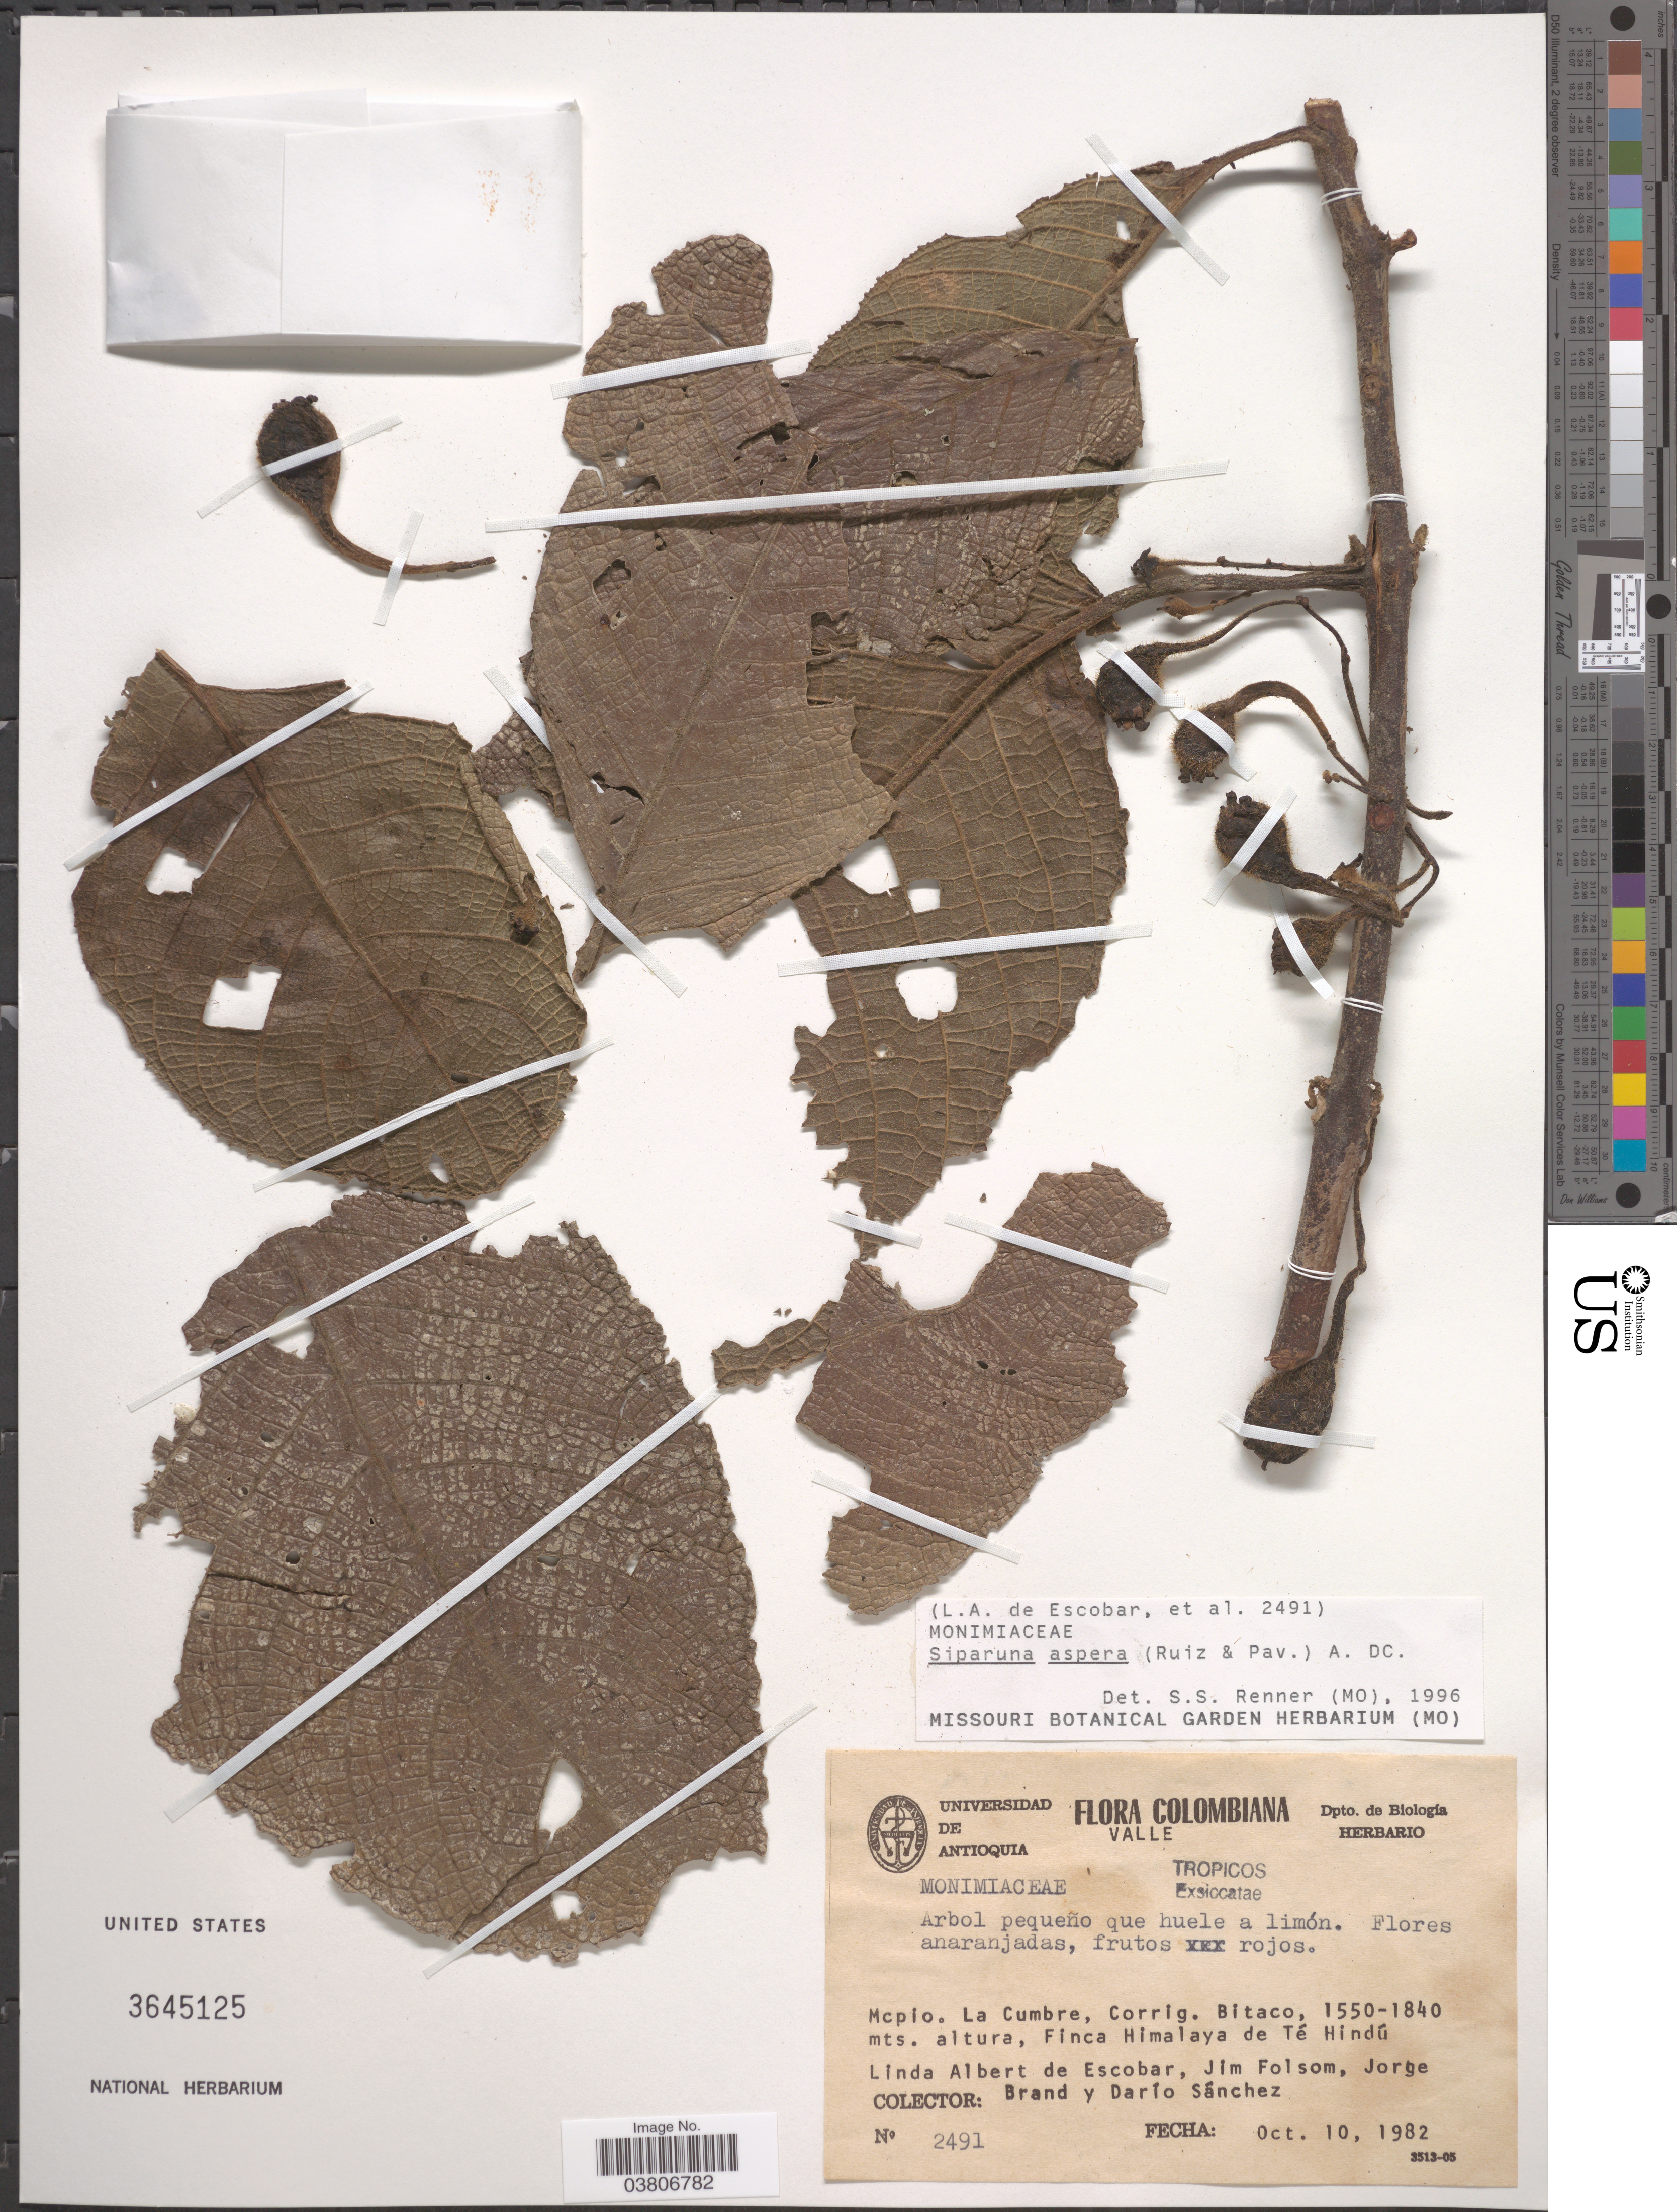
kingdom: Plantae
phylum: Tracheophyta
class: Magnoliopsida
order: Laurales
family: Siparunaceae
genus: Siparuna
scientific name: Siparuna aspera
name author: (Ruiz & Pav.) A. DC.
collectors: L. K. de Escobar, J. Folsom, J. Brand & D. Sánchez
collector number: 2491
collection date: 1982-10-10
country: Colombia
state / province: Valle del Cauca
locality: Valle. Mcpio. La Cumbre, Corrig. Bitaco, Finca Himalaya de Té Hindú.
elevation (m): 1550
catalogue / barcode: US 3645125